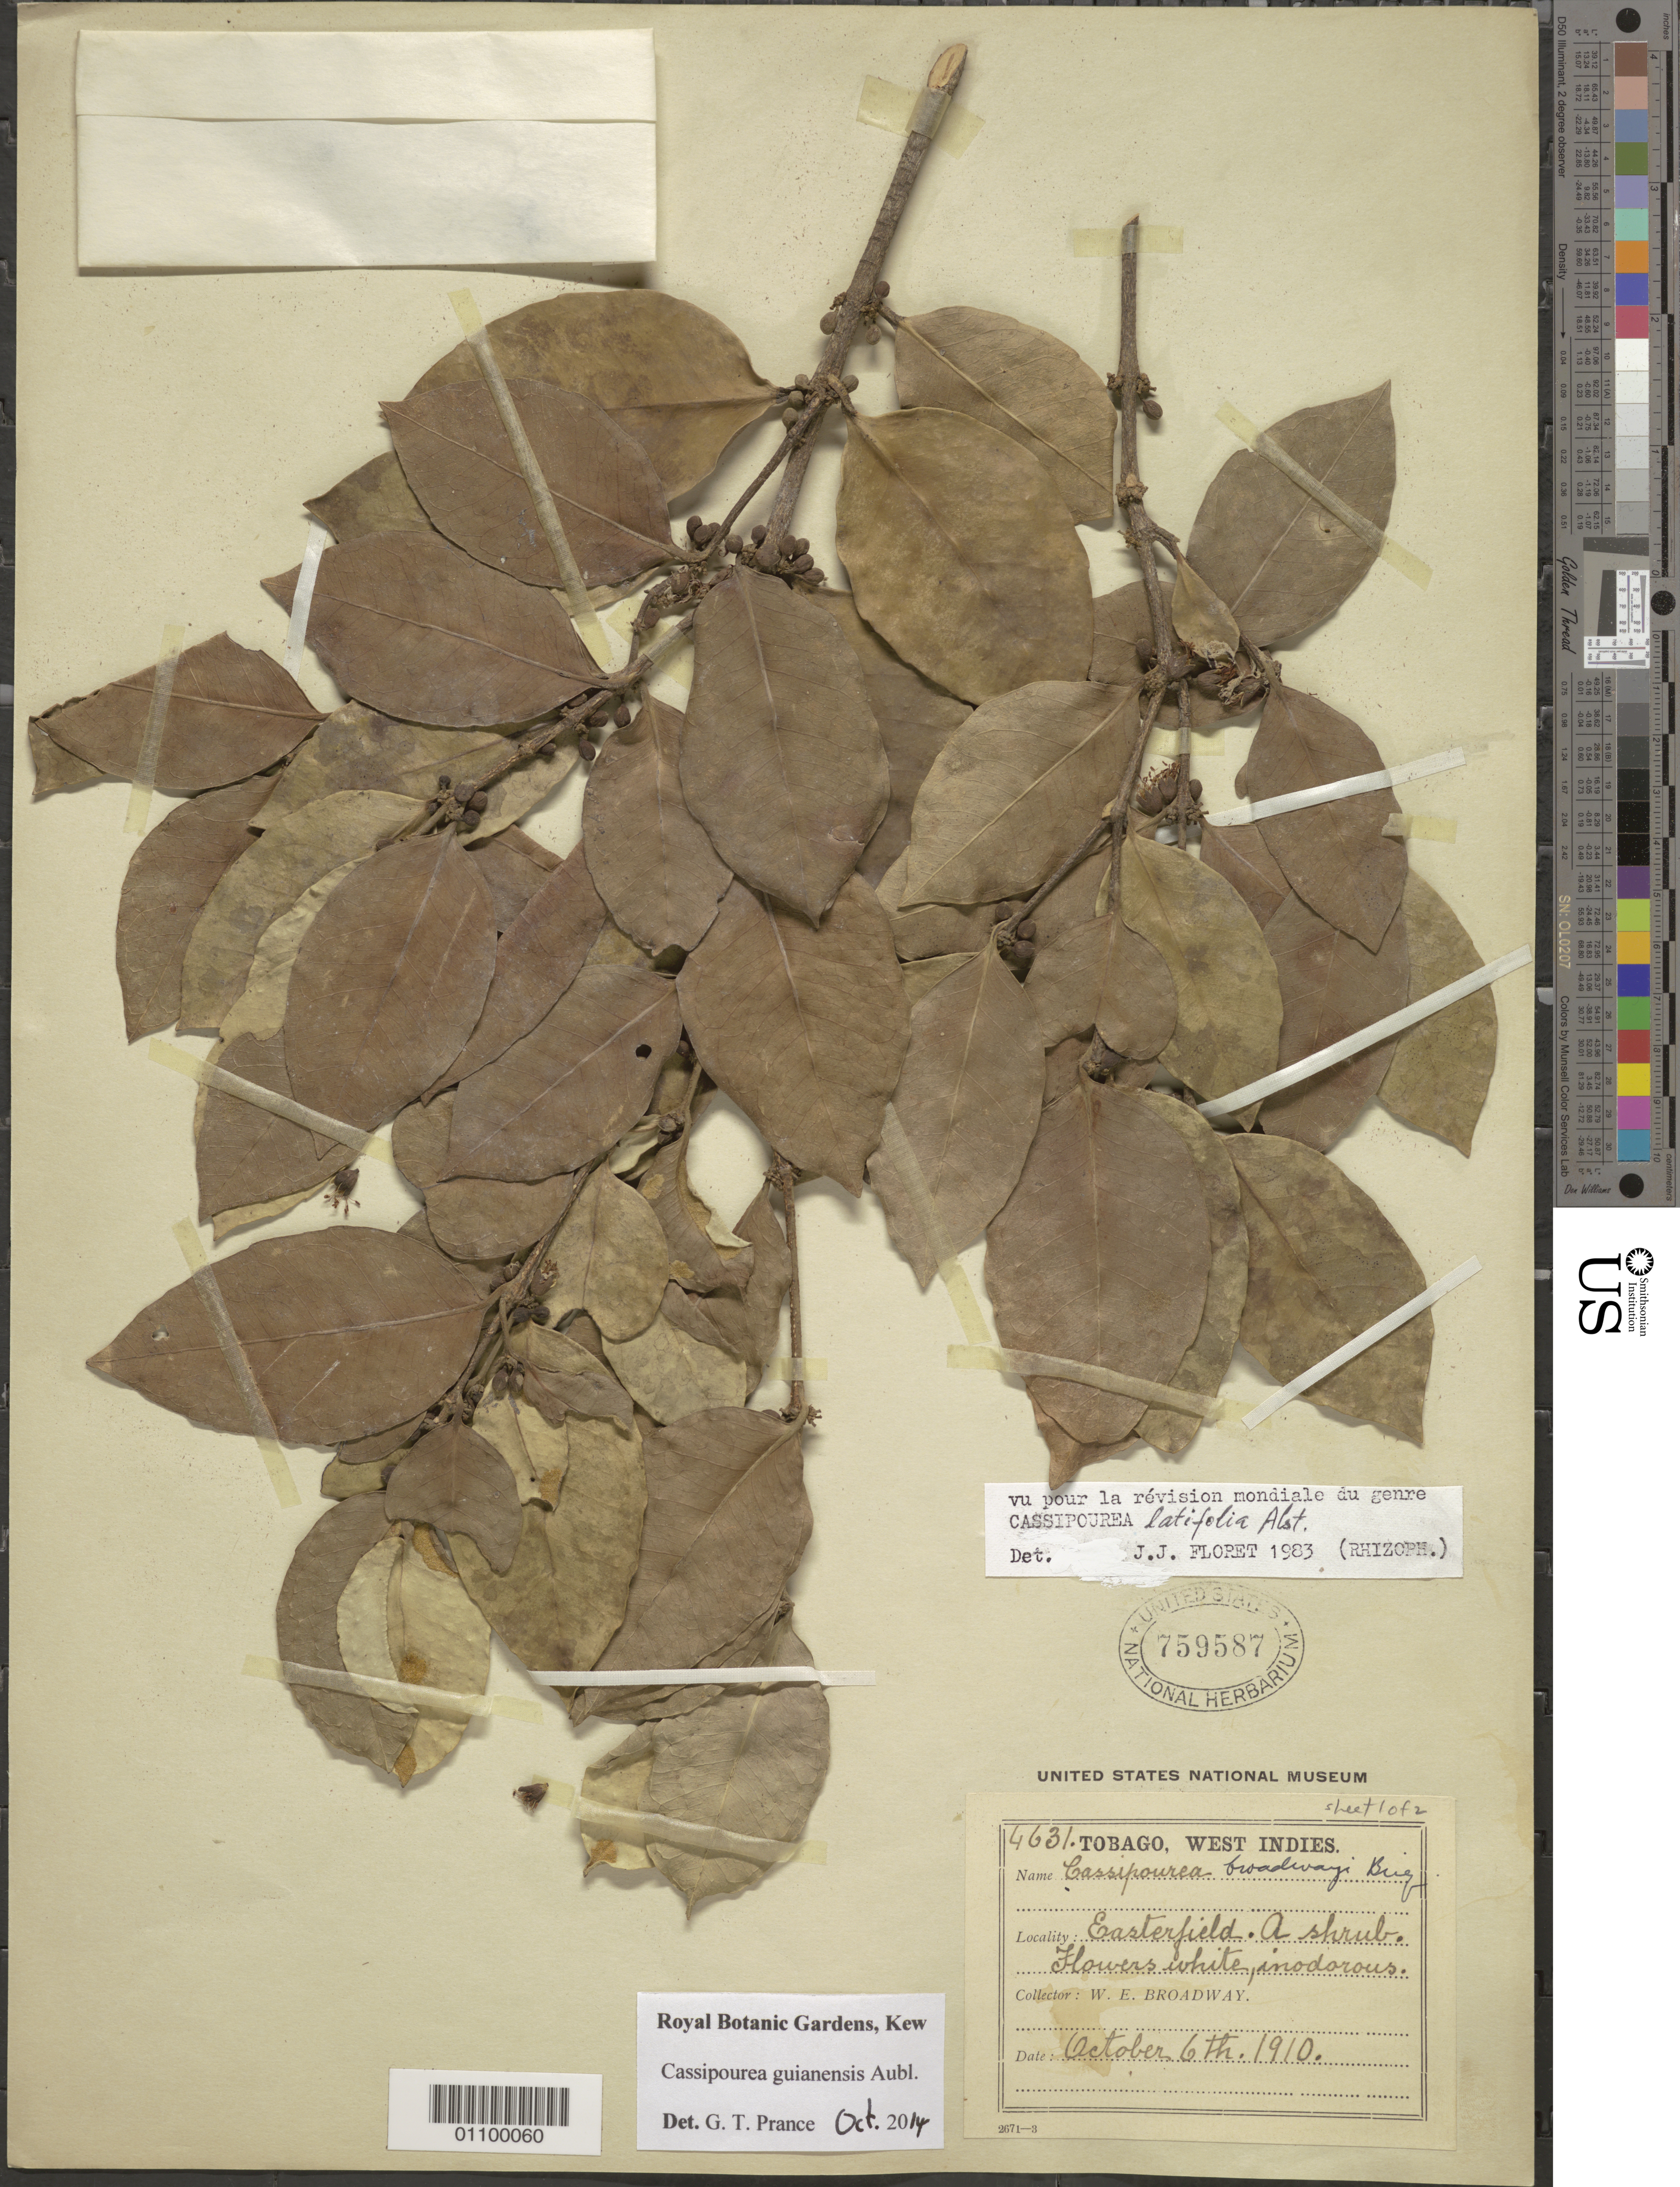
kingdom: Plantae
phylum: Tracheophyta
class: Magnoliopsida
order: Malpighiales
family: Rhizophoraceae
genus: Cassipourea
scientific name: Cassipourea guianensis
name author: Aubl.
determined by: Prance, G. T.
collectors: W. E. Broadway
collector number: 4631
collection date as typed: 06 Oct 1910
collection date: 1910-10-06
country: Trinidad and Tobago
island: Tobago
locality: Easterfield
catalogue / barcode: US 759587